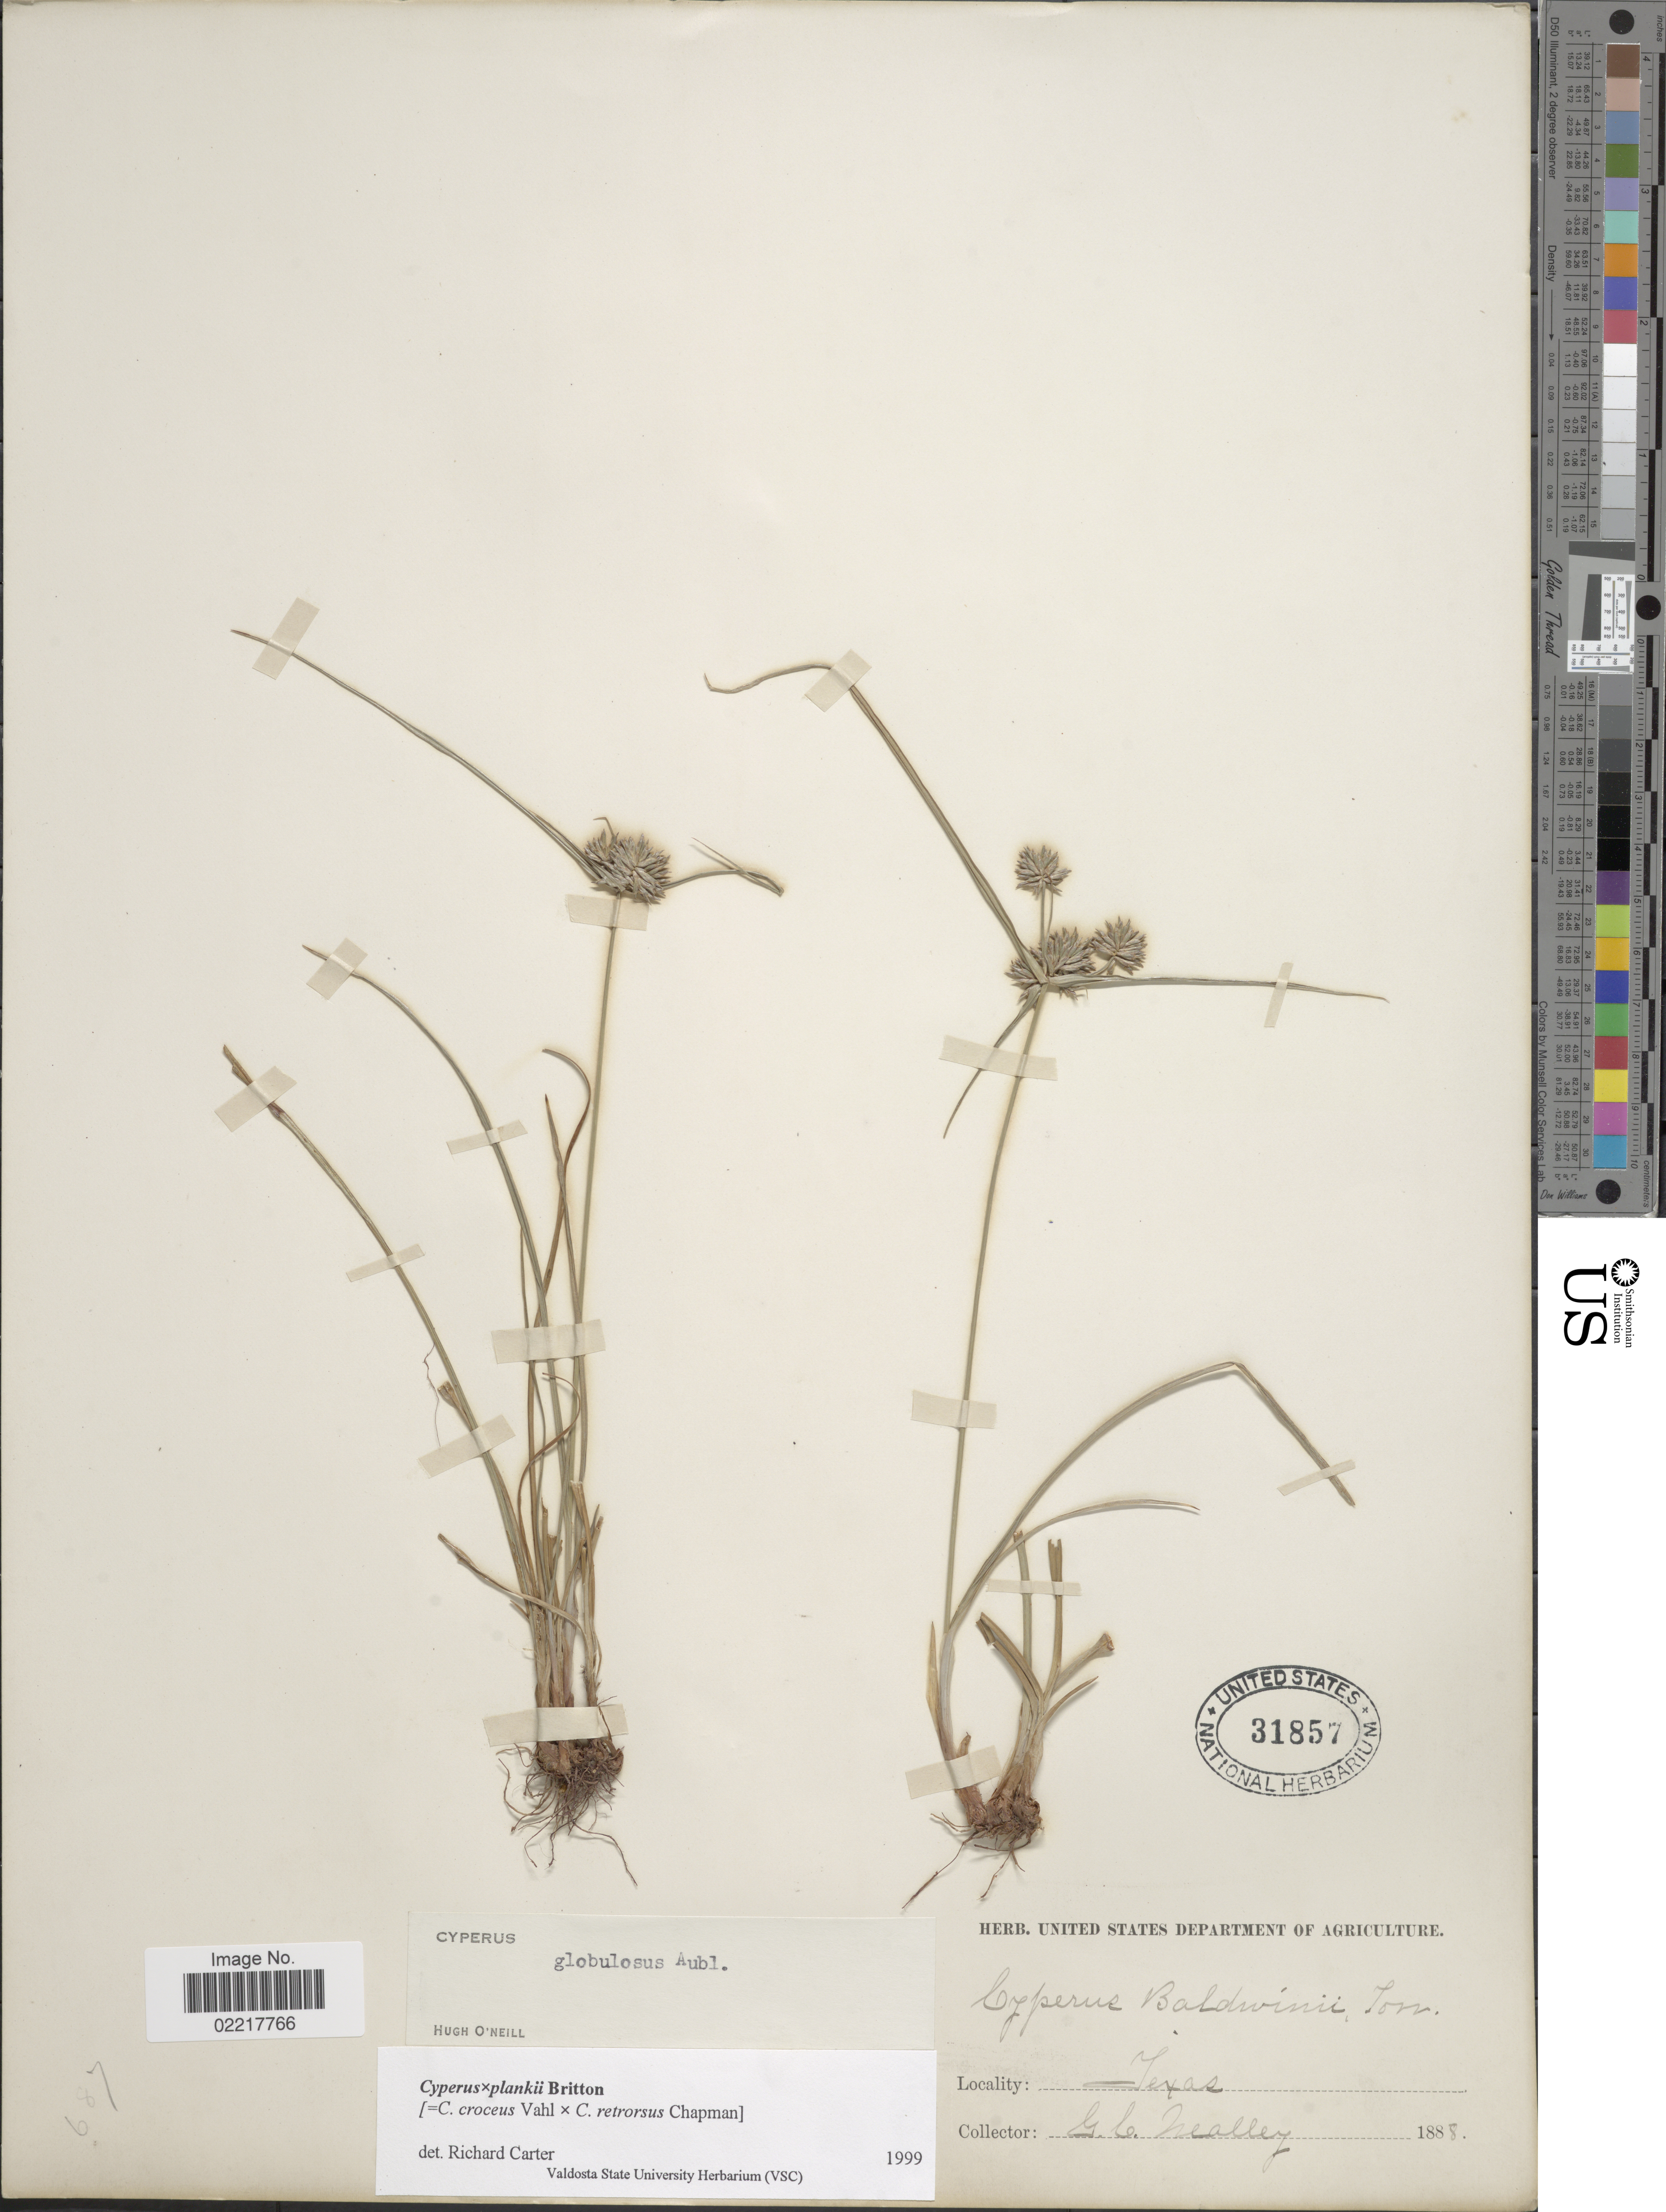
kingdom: Plantae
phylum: Tracheophyta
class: Liliopsida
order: Poales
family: Cyperaceae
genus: Cyperus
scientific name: Cyperus x plankii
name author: Britton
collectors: G. C. Nealley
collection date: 1888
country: United States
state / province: Texas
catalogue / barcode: US 31857